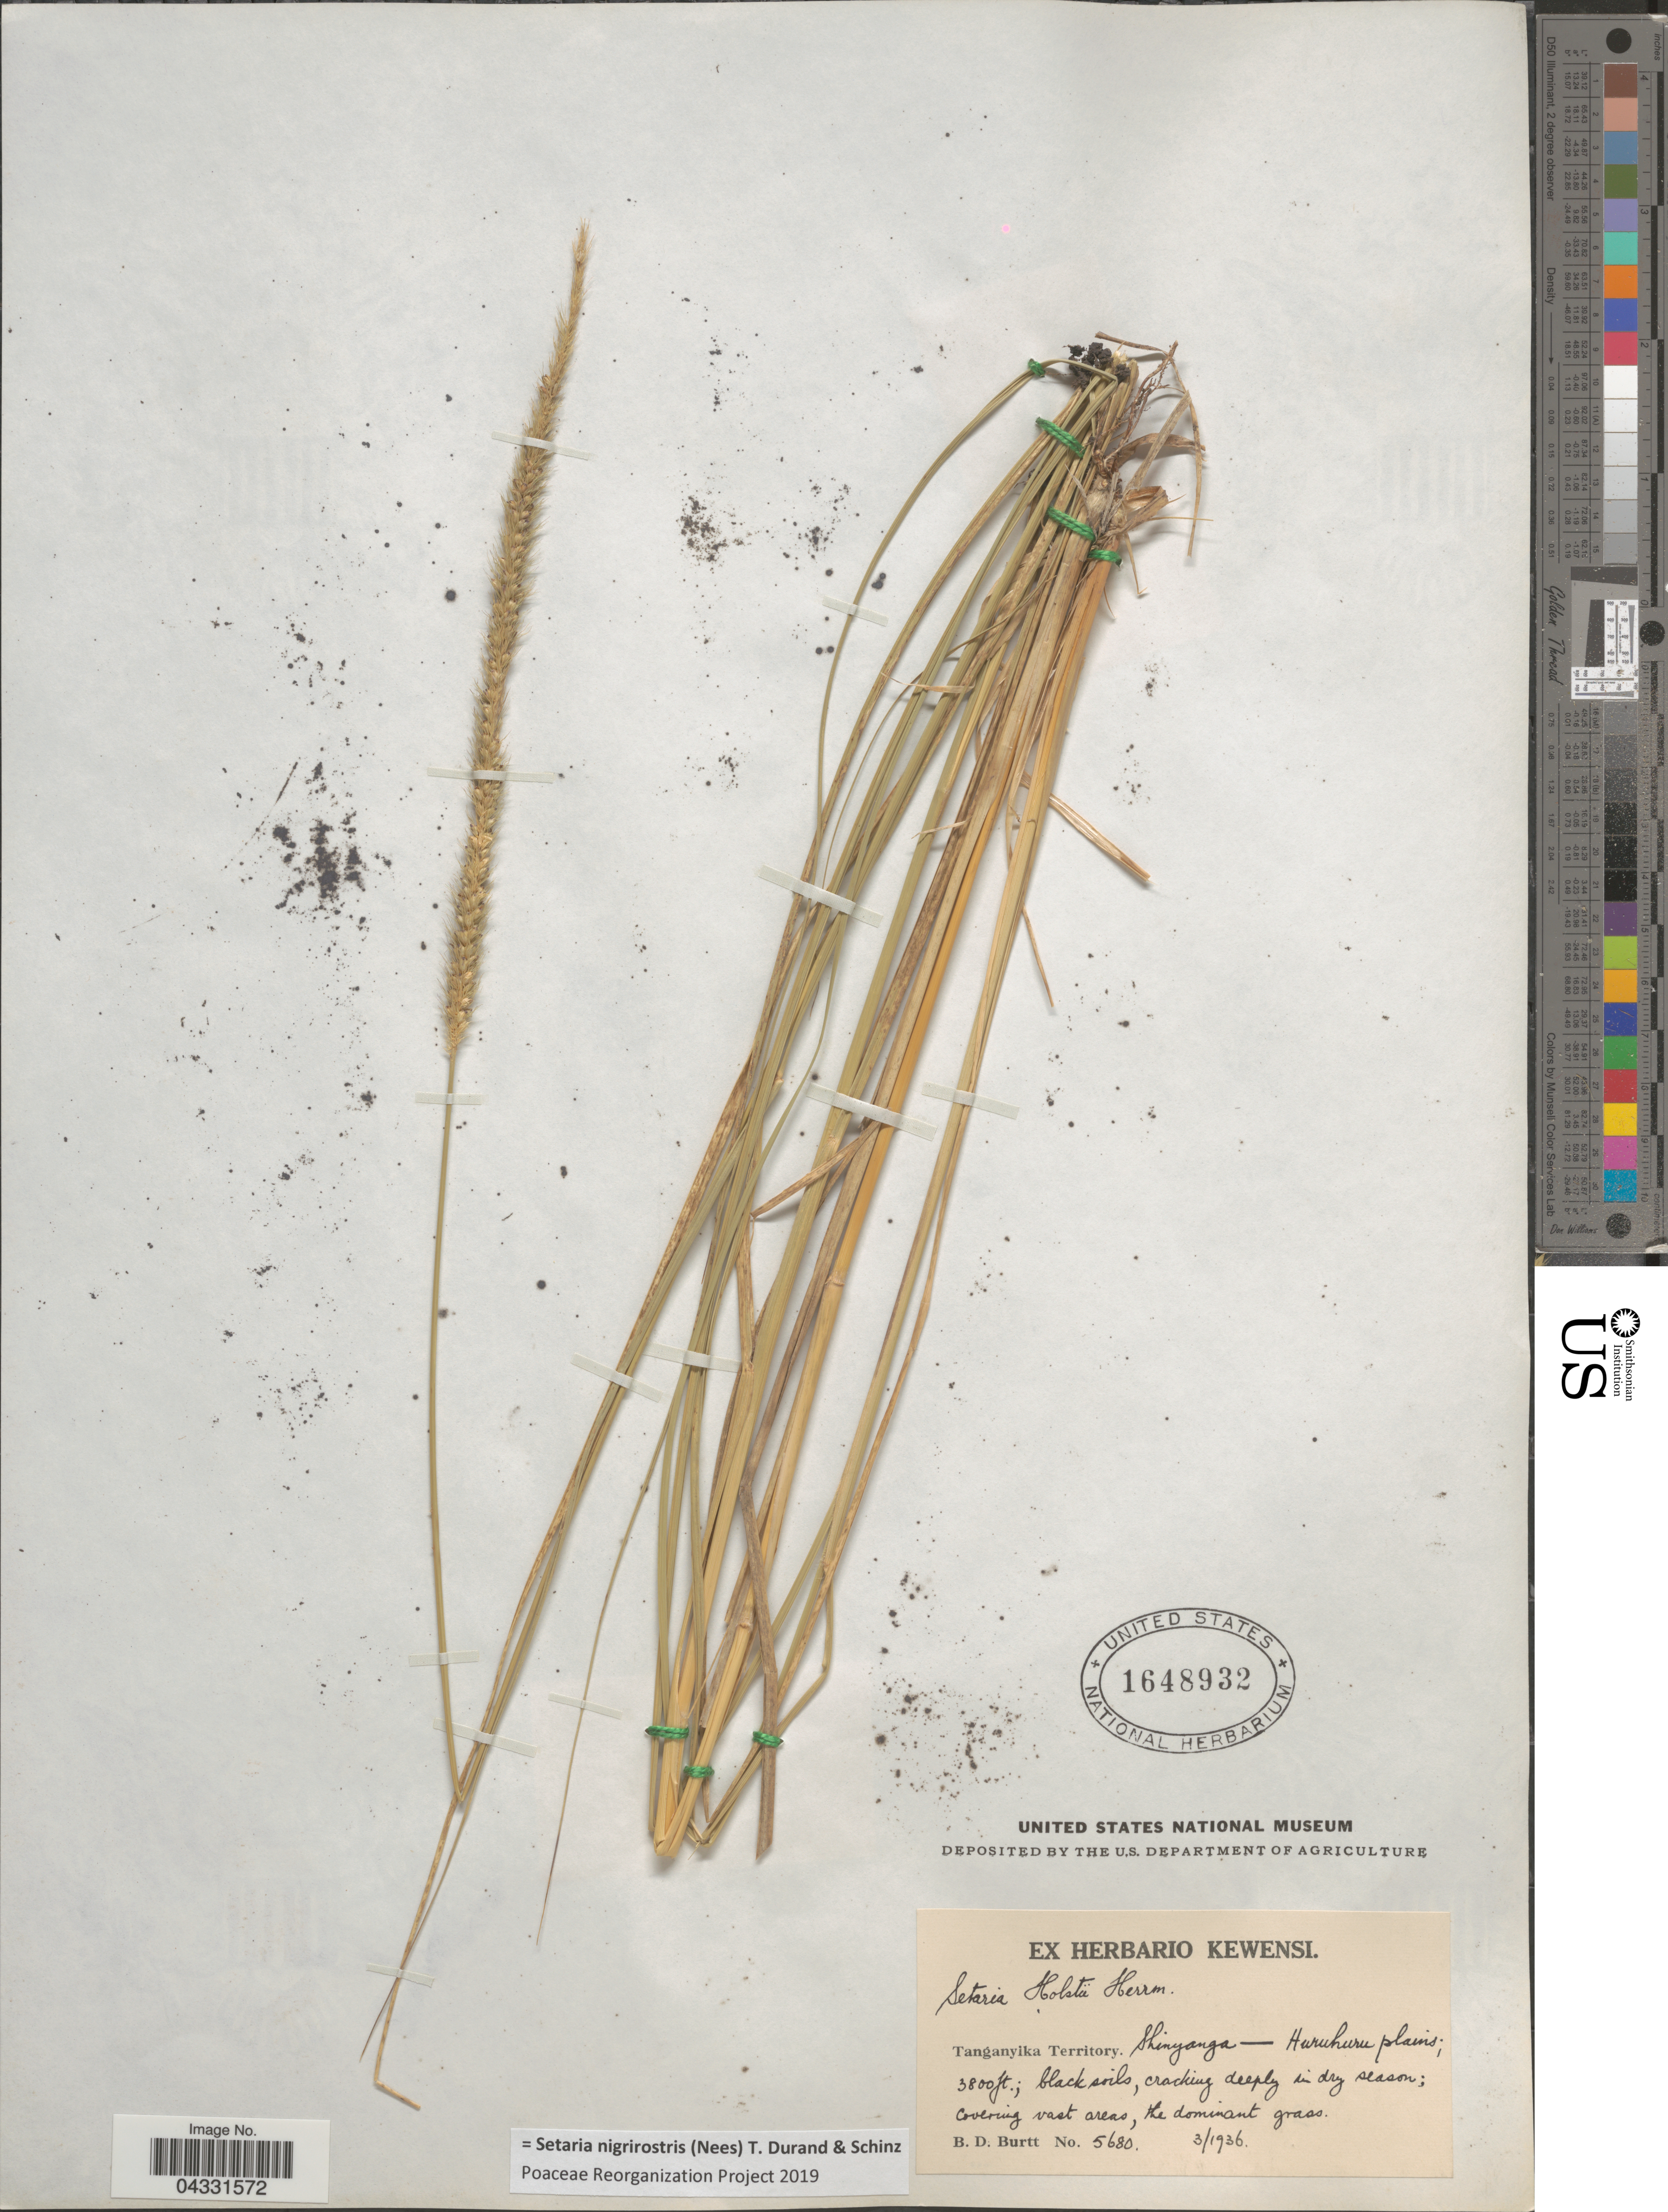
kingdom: Plantae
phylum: Tracheophyta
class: Liliopsida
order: Poales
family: Poaceae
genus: Setaria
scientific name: Setaria nigrirostris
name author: (Nees) Durand & Schinz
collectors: B. D. Burtt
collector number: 5680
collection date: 1936-03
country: Tanzania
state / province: Shinyanga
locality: Tanganyika Territory: Shinyanga - Huruhuru plains.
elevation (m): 1158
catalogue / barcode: US 1648932